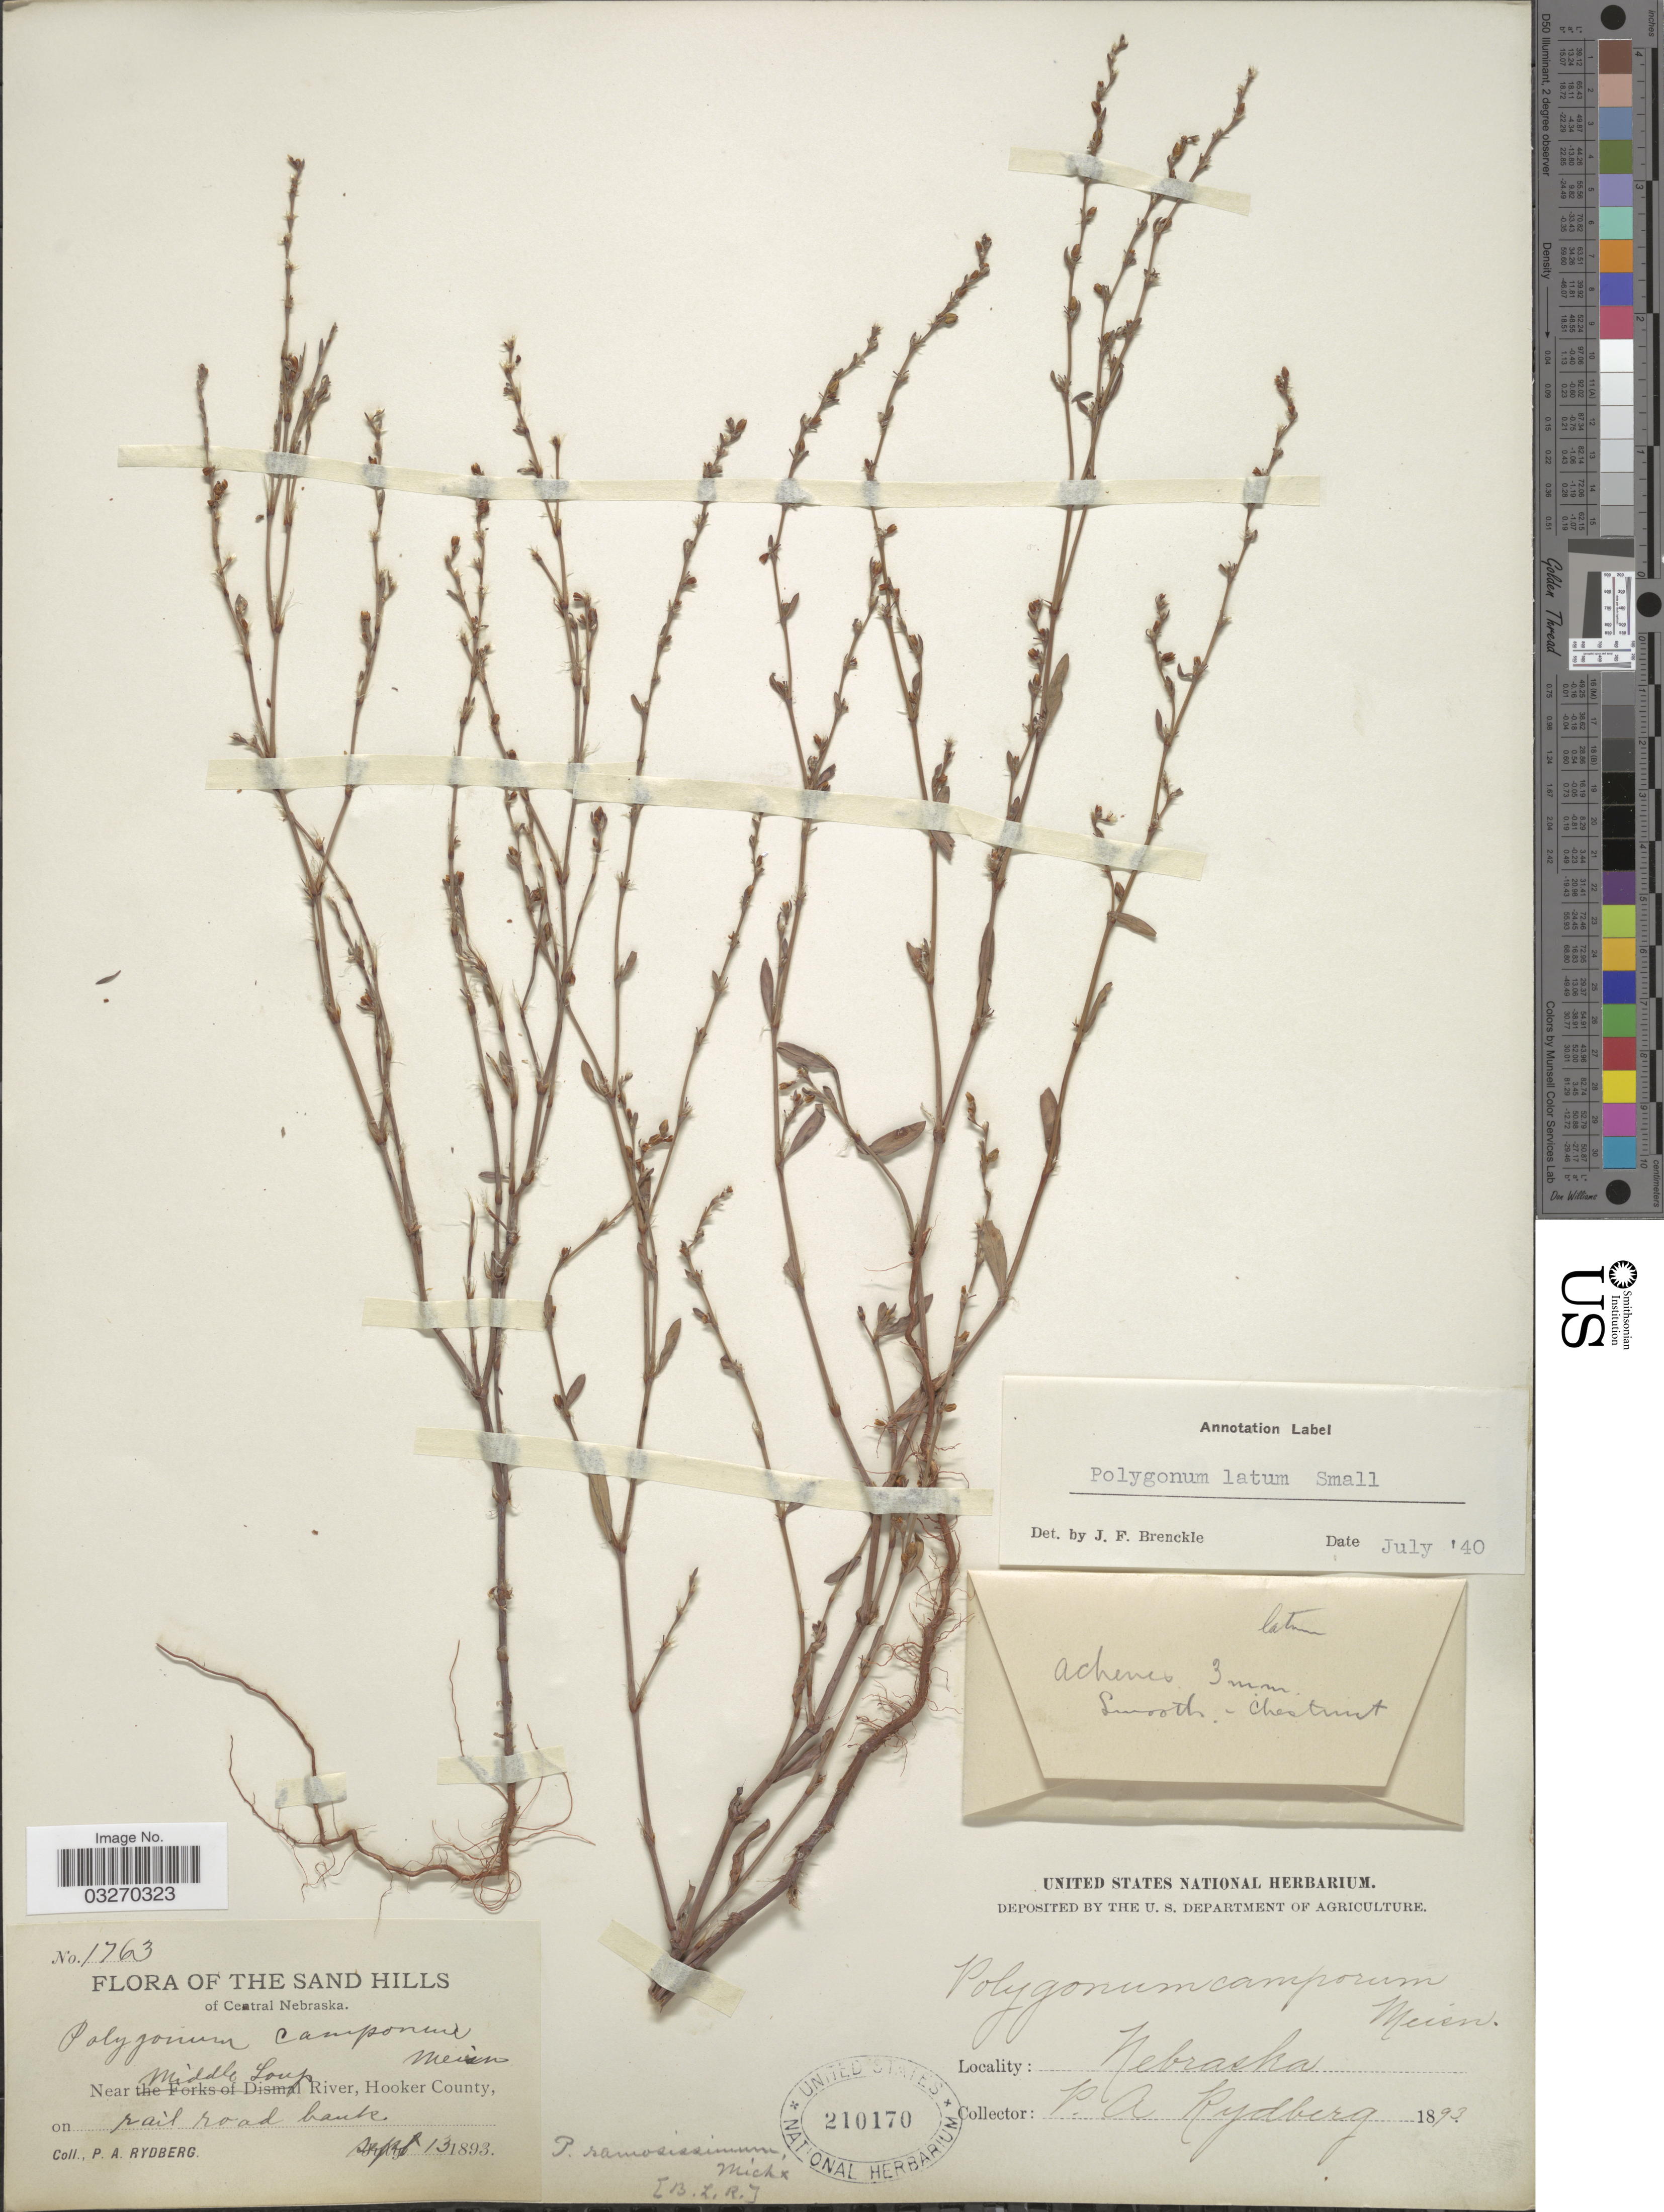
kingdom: Plantae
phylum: Tracheophyta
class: Magnoliopsida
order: Caryophyllales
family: Polygonaceae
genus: Polygonum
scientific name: Polygonum latum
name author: Small ex Rydb.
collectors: P. A. Rydberg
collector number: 1763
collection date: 1893-09-13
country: United States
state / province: Nebraska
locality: The Sand Hills of Central Nebraska. Near Middle Loup, Hooker County, on rail road bank.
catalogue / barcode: US 210170